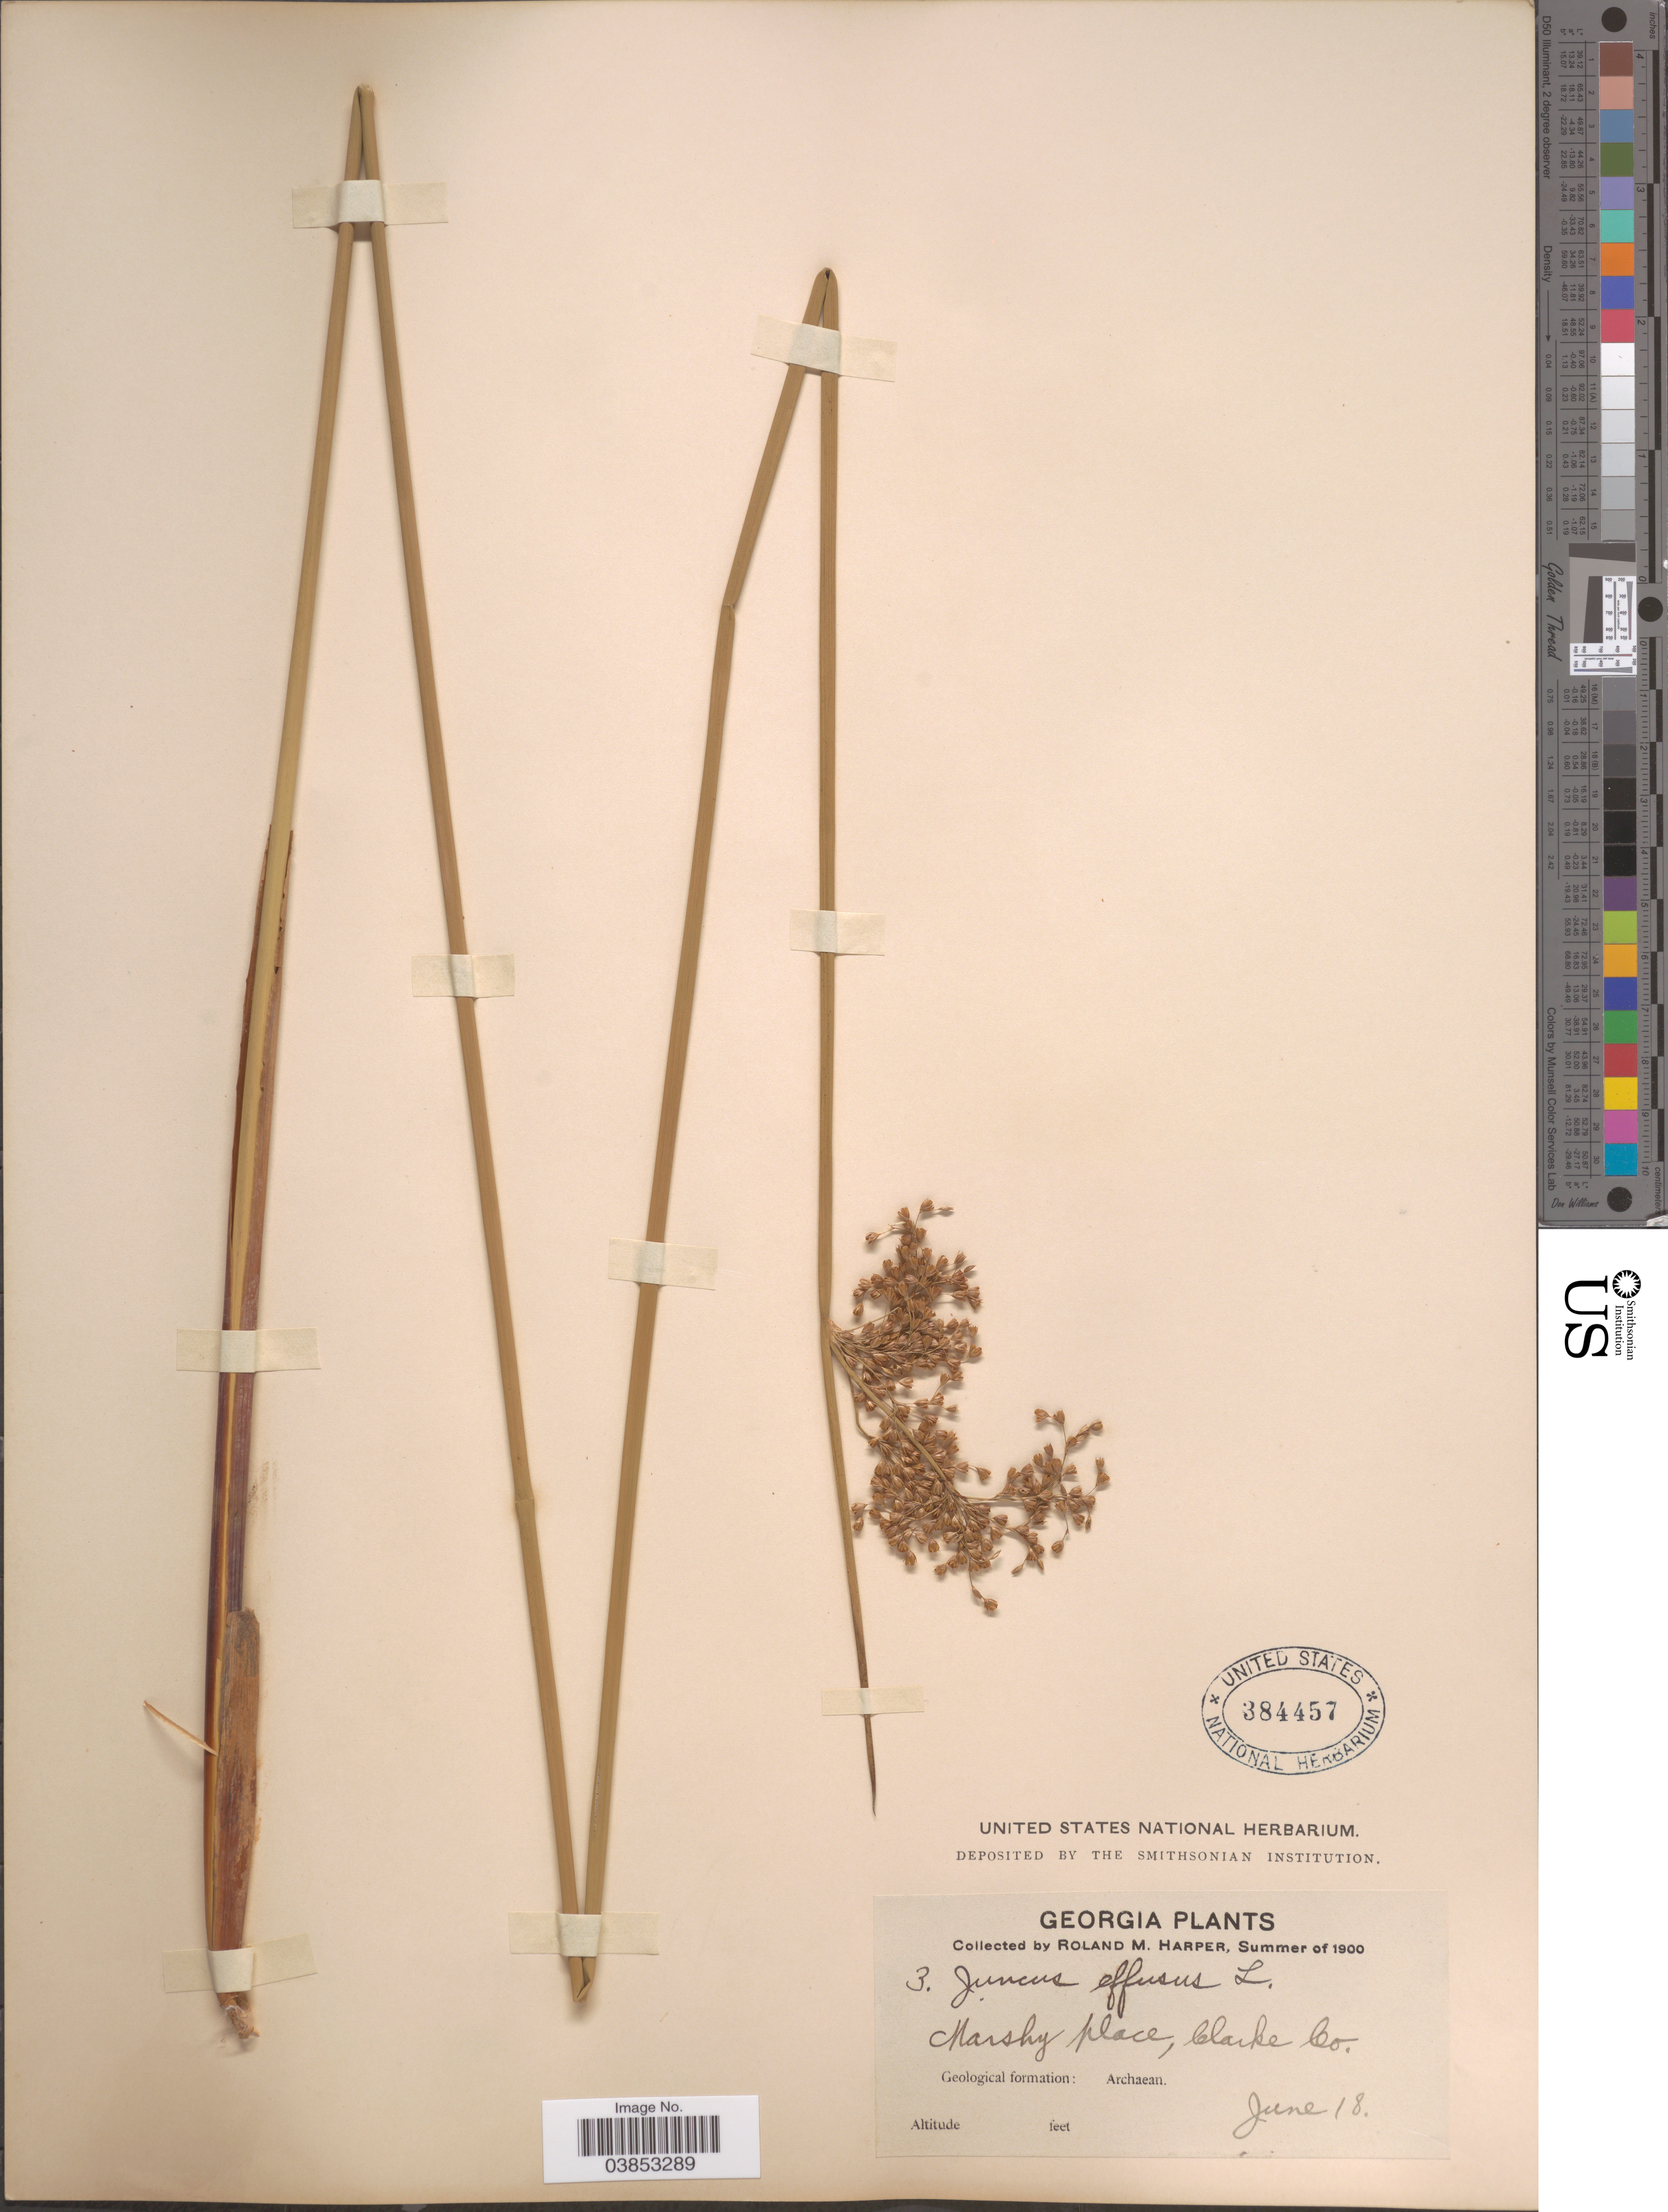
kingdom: Plantae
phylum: Tracheophyta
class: Liliopsida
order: Poales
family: Juncaceae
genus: Juncus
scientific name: Juncus effusus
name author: L.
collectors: R. M. Harper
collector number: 3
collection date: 1900-06-18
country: United States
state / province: Georgia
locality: Marshy place, Clarke Co. Geological formation: Archaean.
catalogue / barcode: US 384457